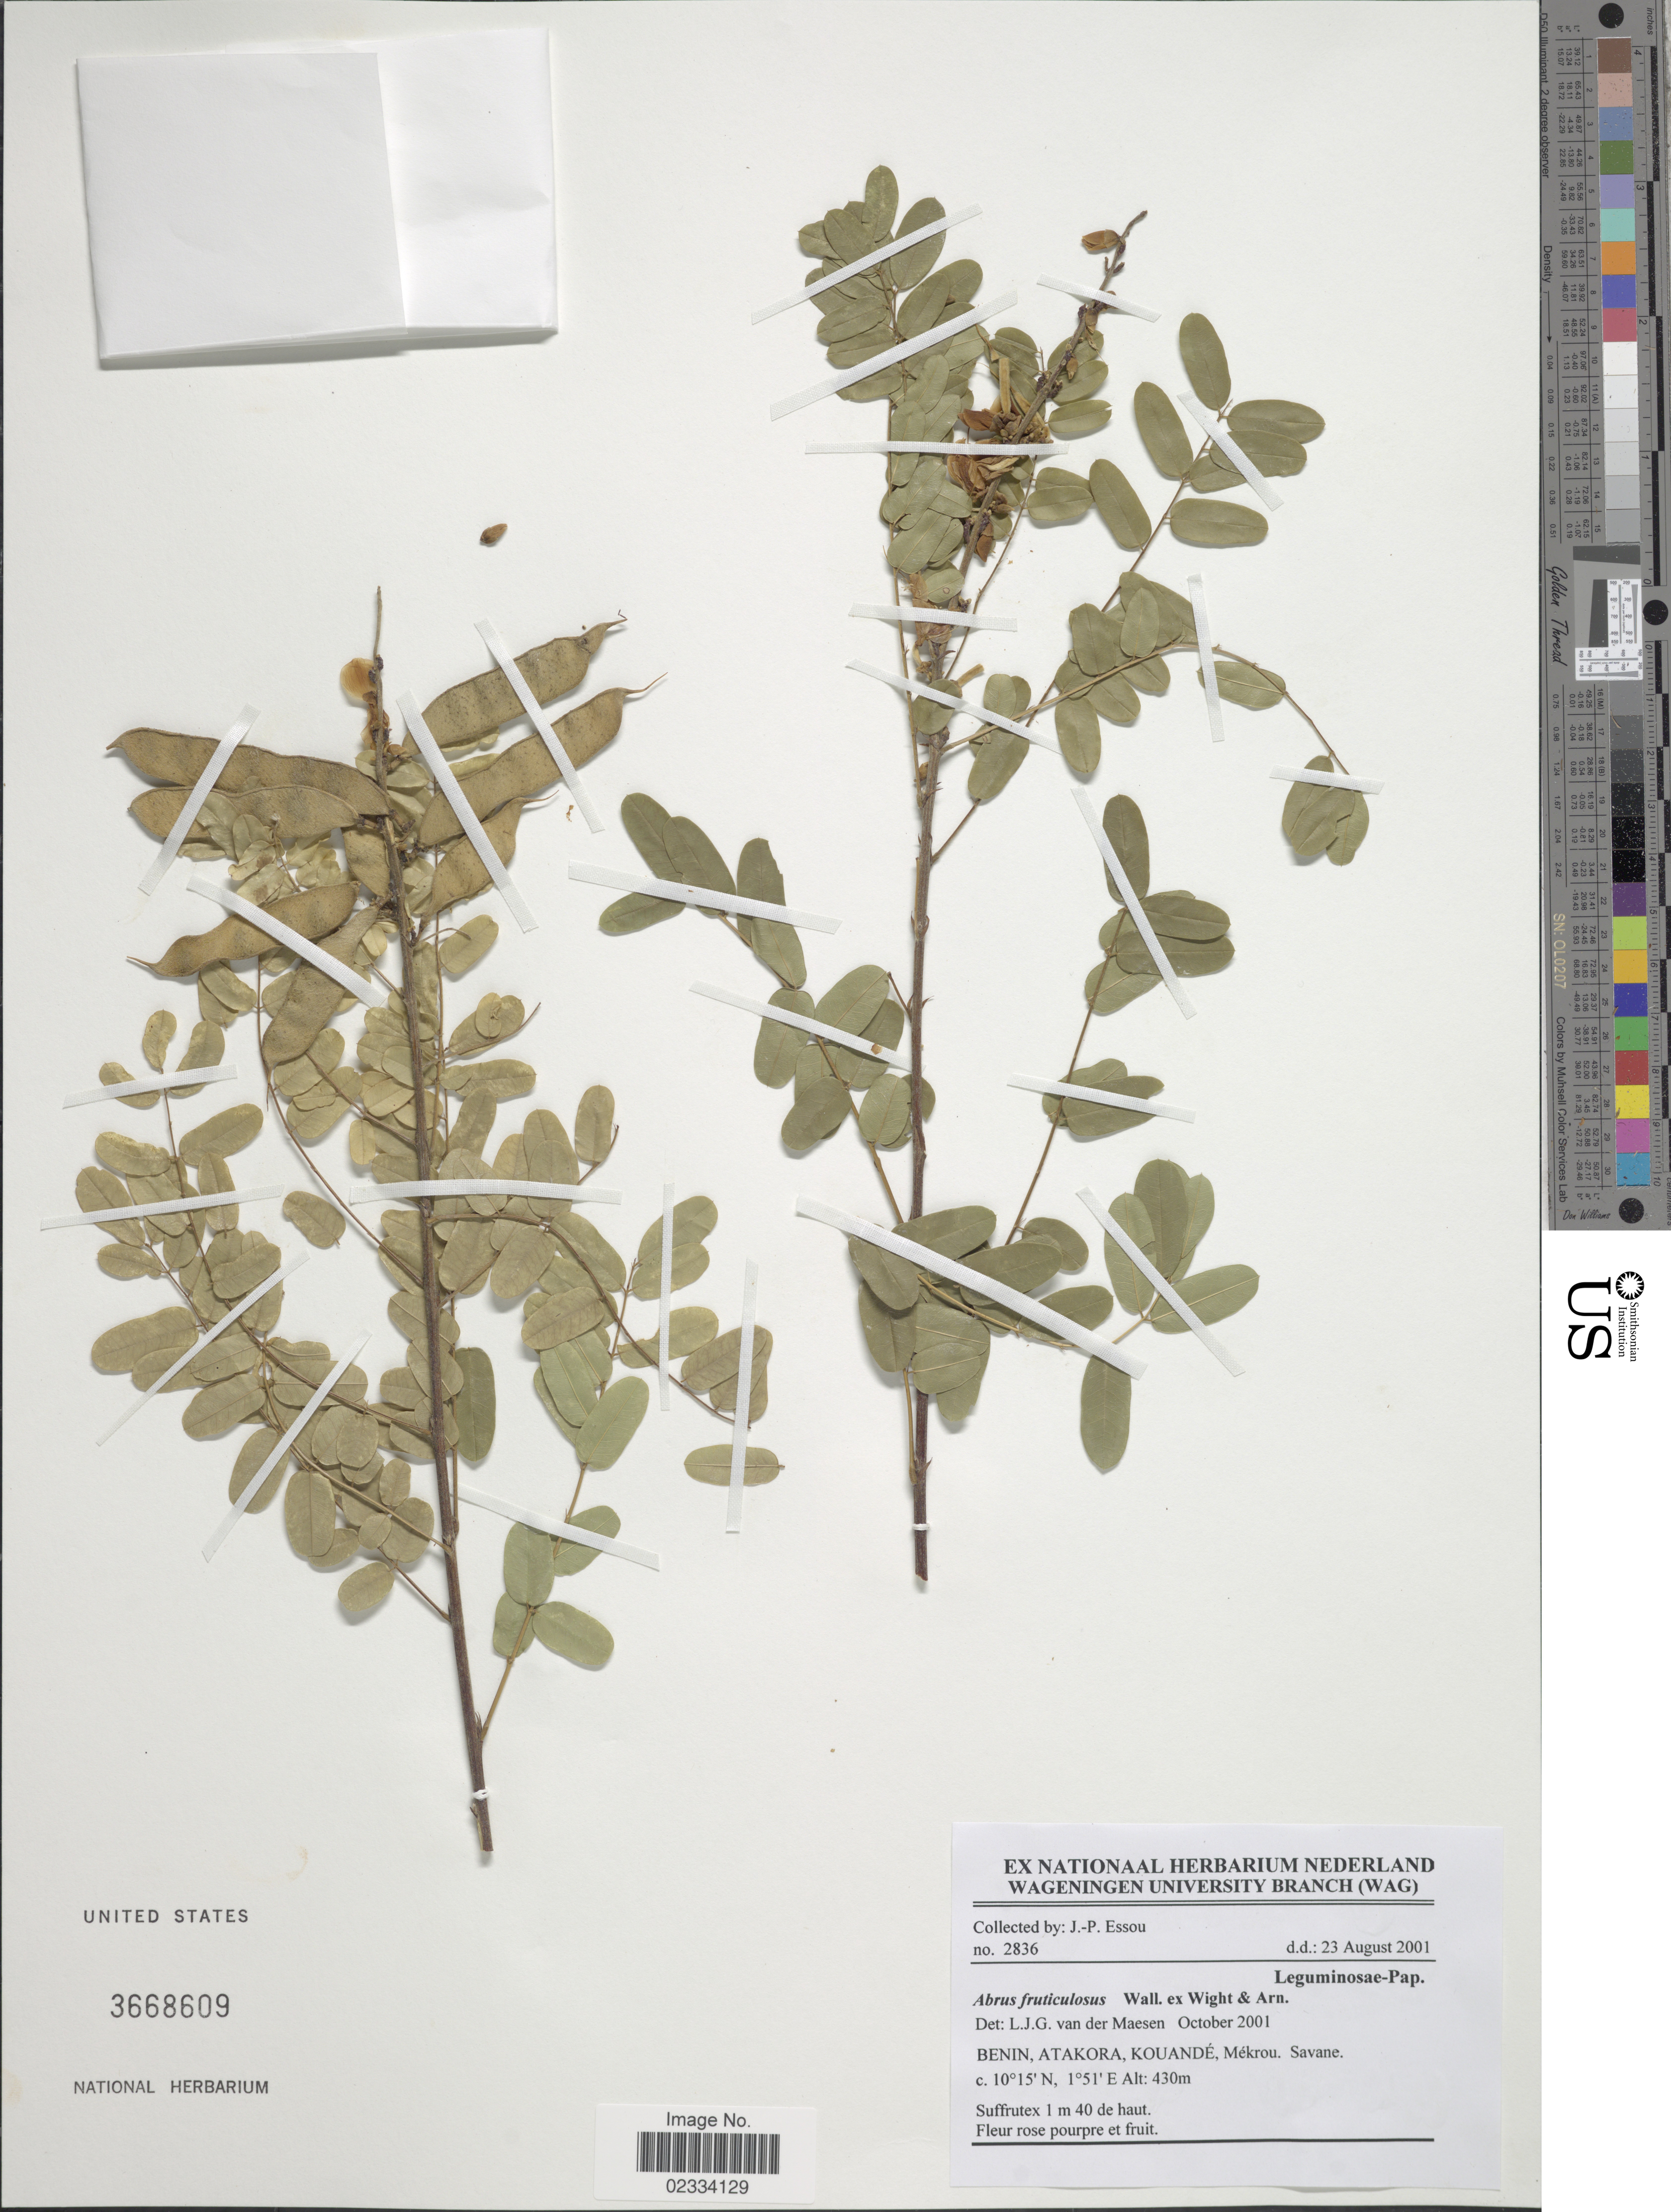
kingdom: Plantae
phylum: Tracheophyta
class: Magnoliopsida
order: Fabales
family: Fabaceae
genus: Abrus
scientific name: Abrus fruticulosus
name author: Wall. ex Wight & Arn.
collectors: J. Essou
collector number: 2836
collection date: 2001-08-23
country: Benin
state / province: Atakora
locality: Kouandé, Mékrou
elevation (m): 430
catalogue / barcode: US 3668609